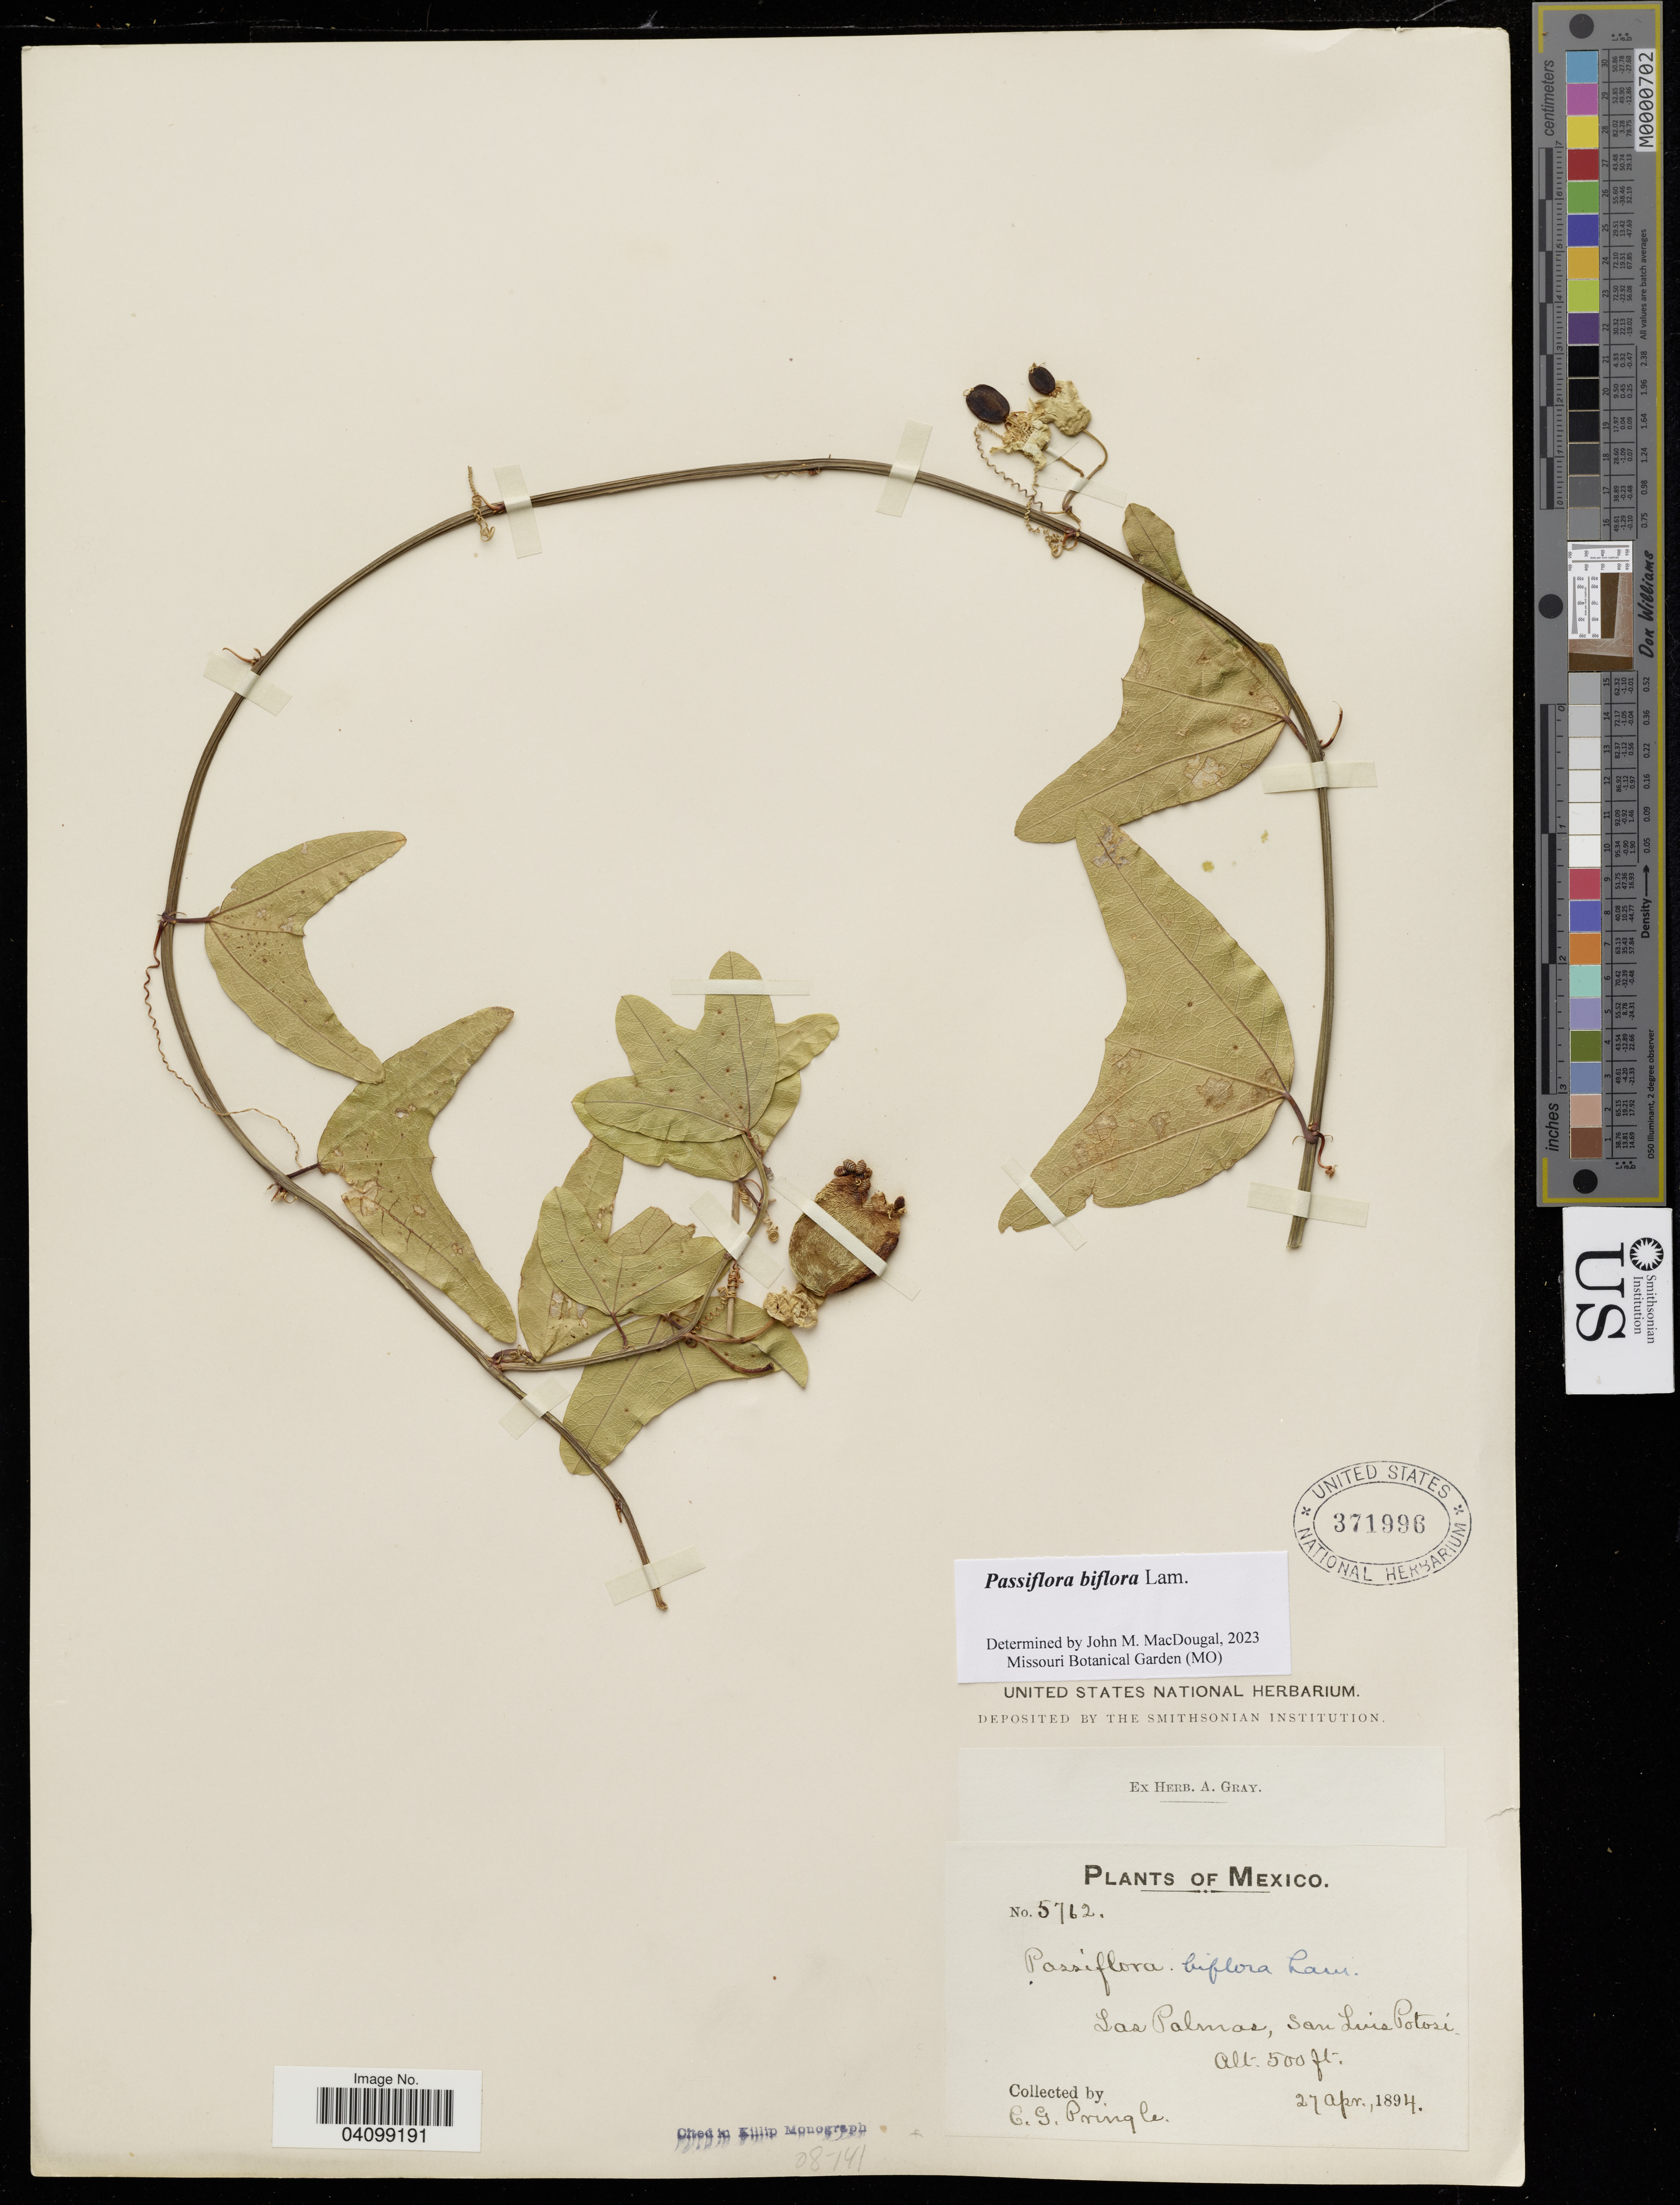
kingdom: Plantae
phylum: Tracheophyta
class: Magnoliopsida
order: Malpighiales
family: Passifloraceae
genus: Passiflora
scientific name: Passiflora biflora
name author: Lam.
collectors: C. G. Pringle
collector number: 5762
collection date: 1894-04-27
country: Mexico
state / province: San Luis Potosí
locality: Las Palmas.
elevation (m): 152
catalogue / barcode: US 371996